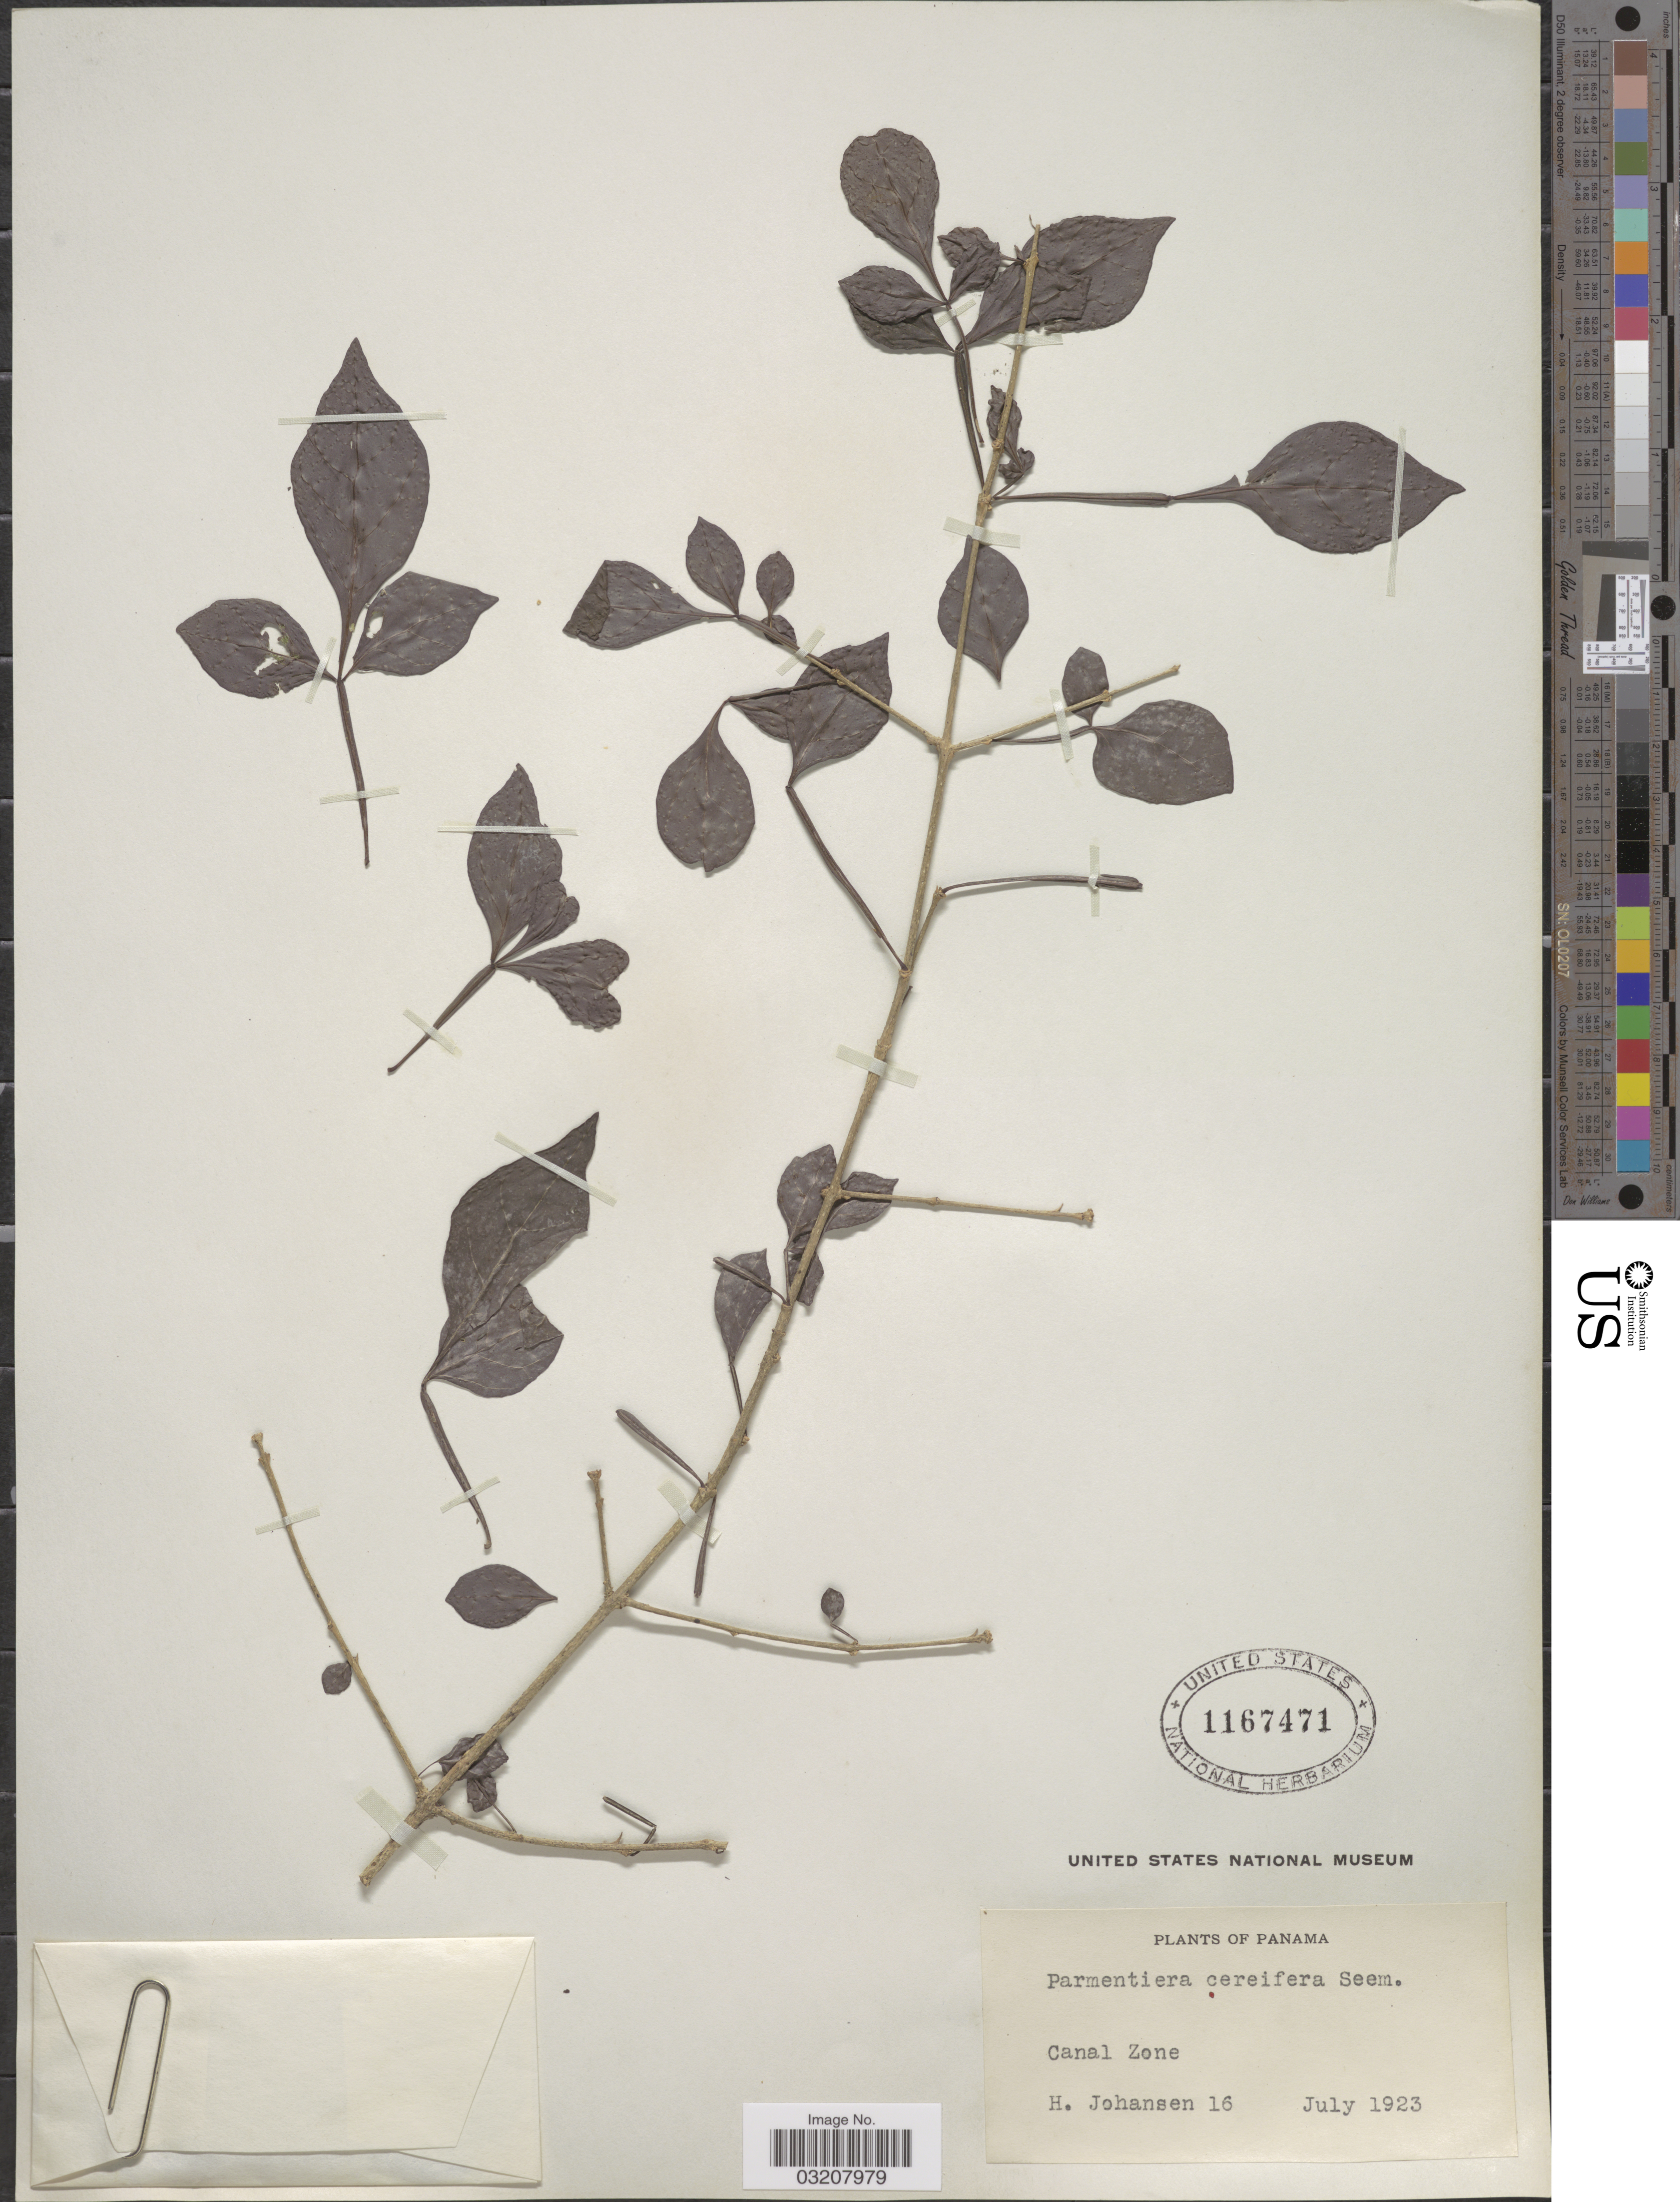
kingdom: Plantae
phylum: Tracheophyta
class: Magnoliopsida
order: Lamiales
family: Bignoniaceae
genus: Parmentiera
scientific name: Parmentiera cereifera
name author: Seem.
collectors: H. Johansen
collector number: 16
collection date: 1923-07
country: Panama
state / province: Colón / Panamá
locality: Canal Zone.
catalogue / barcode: US 1167471